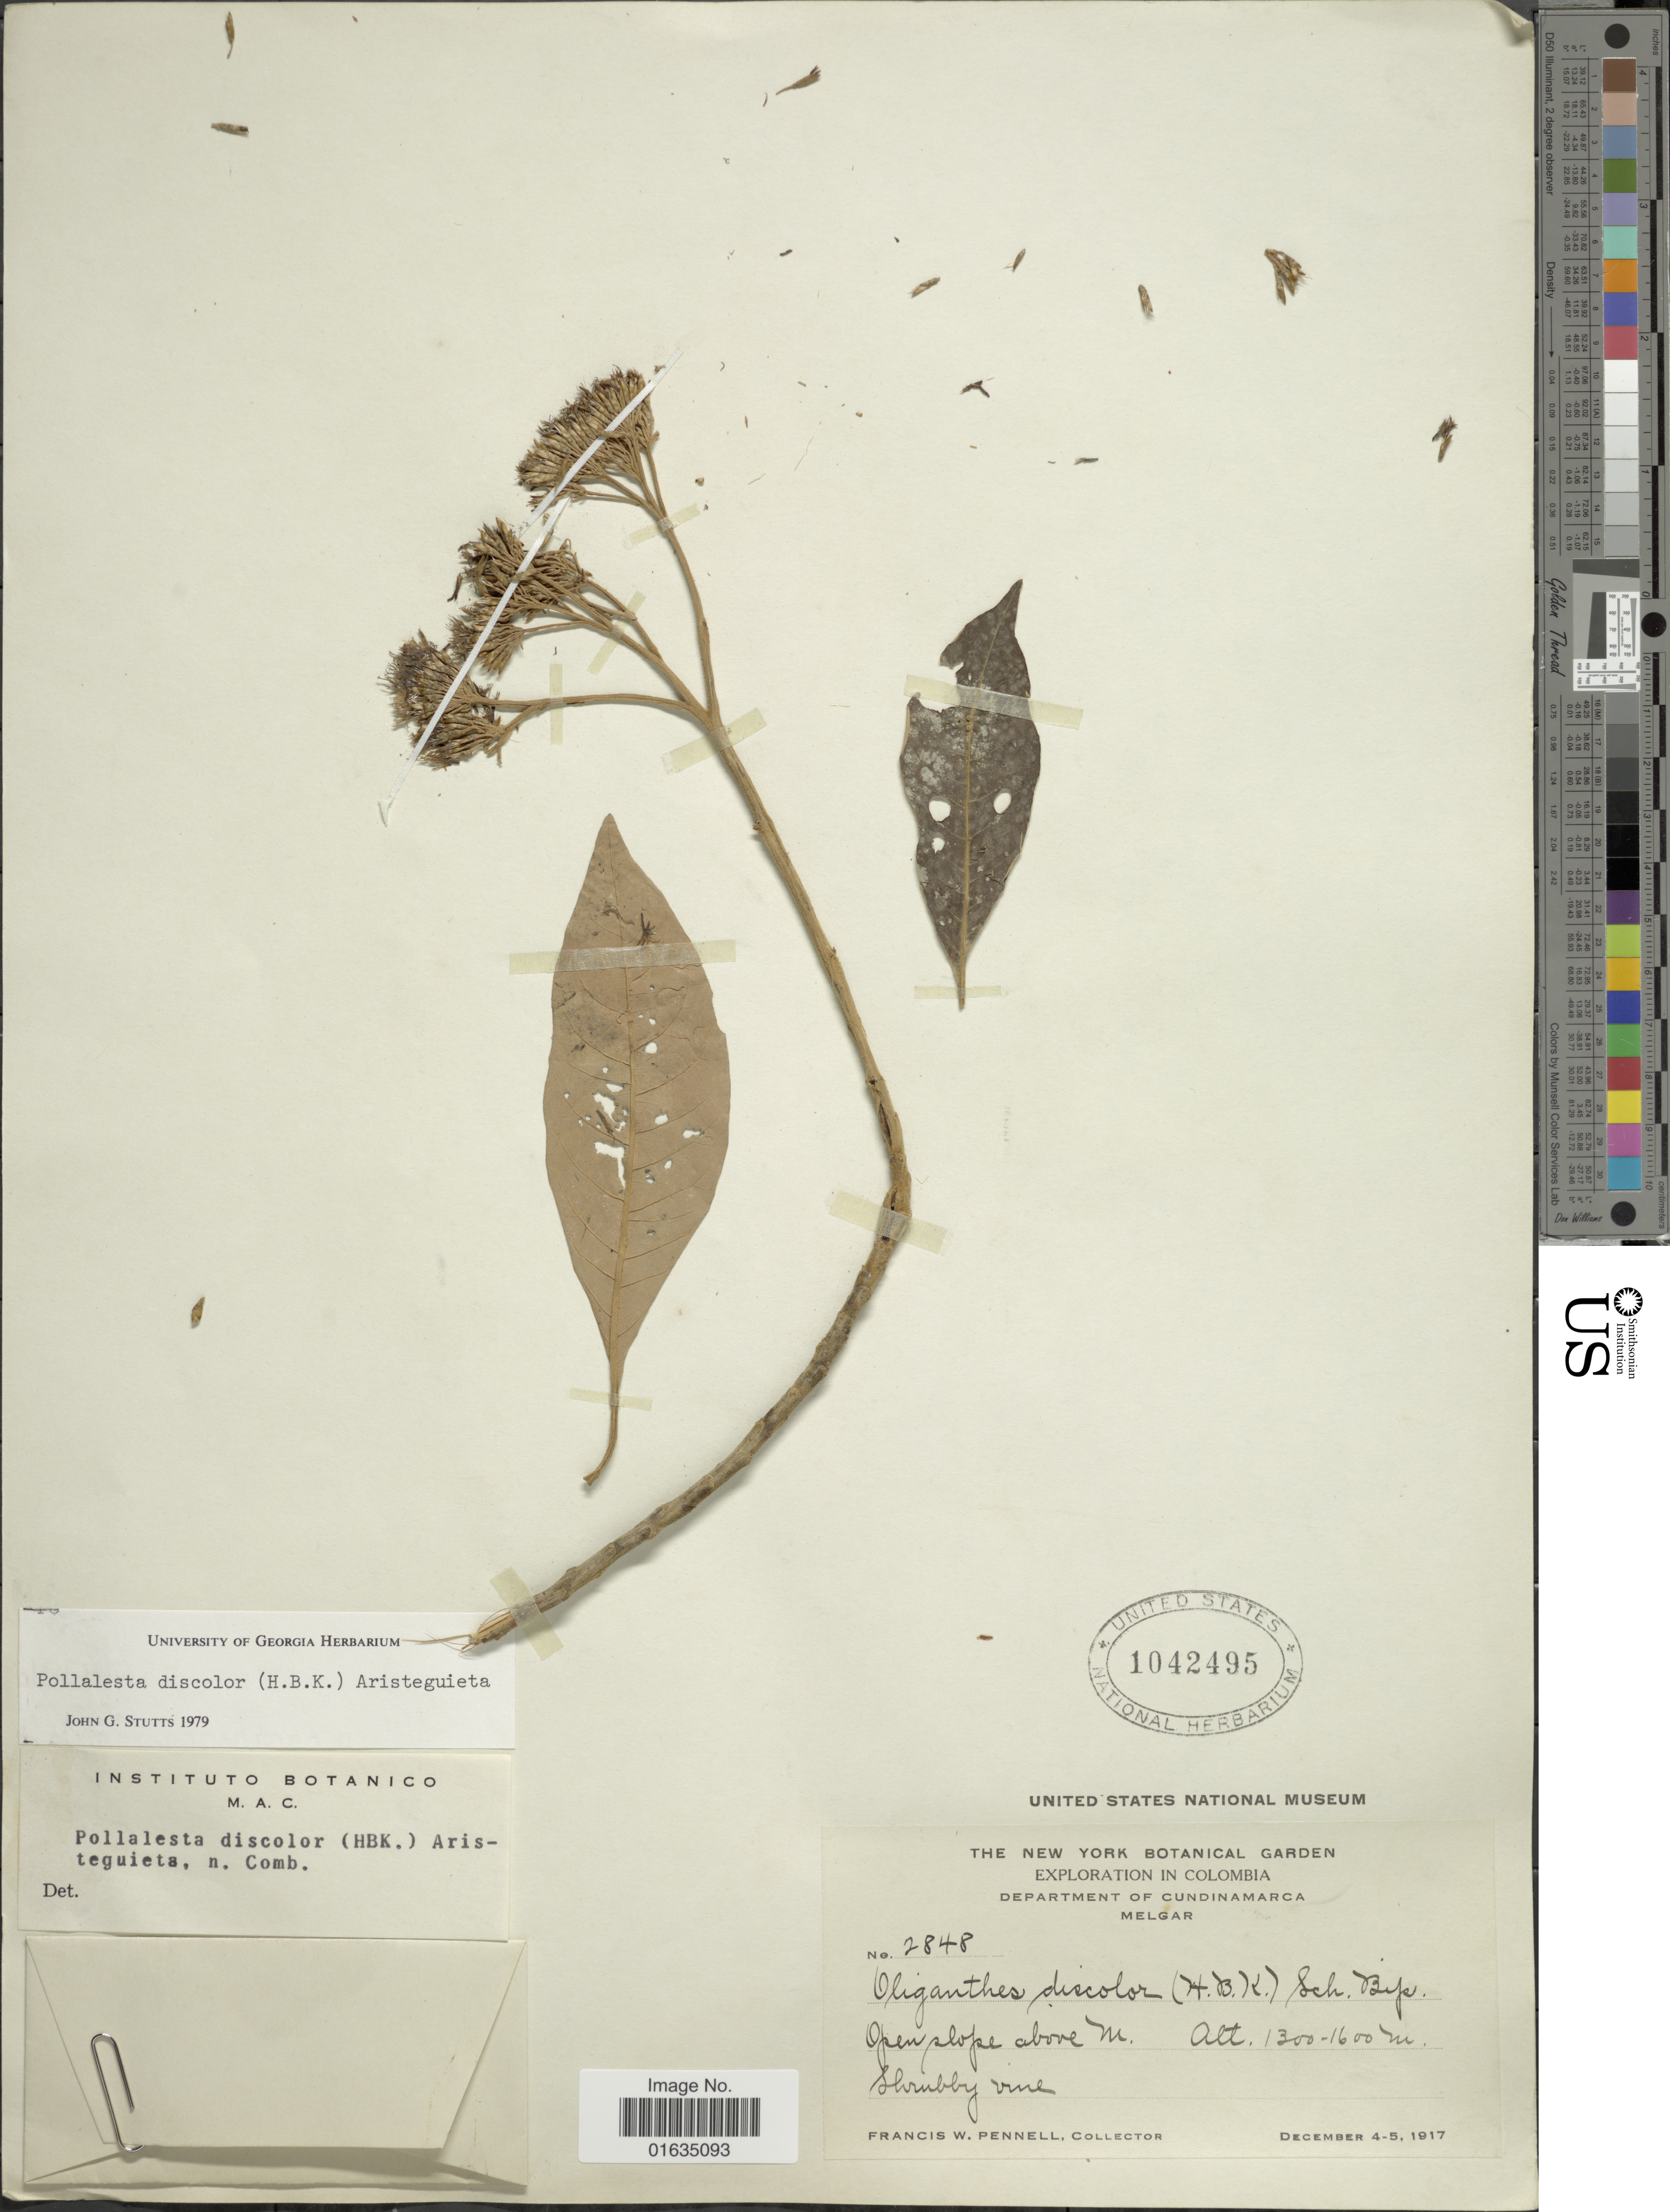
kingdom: Plantae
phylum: Tracheophyta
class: Magnoliopsida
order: Asterales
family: Asteraceae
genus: Pollalesta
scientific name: Pollalesta discolor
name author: (Kunth) Aristeg.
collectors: F. W. Pennell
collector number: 2848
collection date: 1917-12-04/1917-12-05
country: Colombia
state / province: Cundinamarca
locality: Department of Cundinamarca, Melgar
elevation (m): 1300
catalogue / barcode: US 1042495